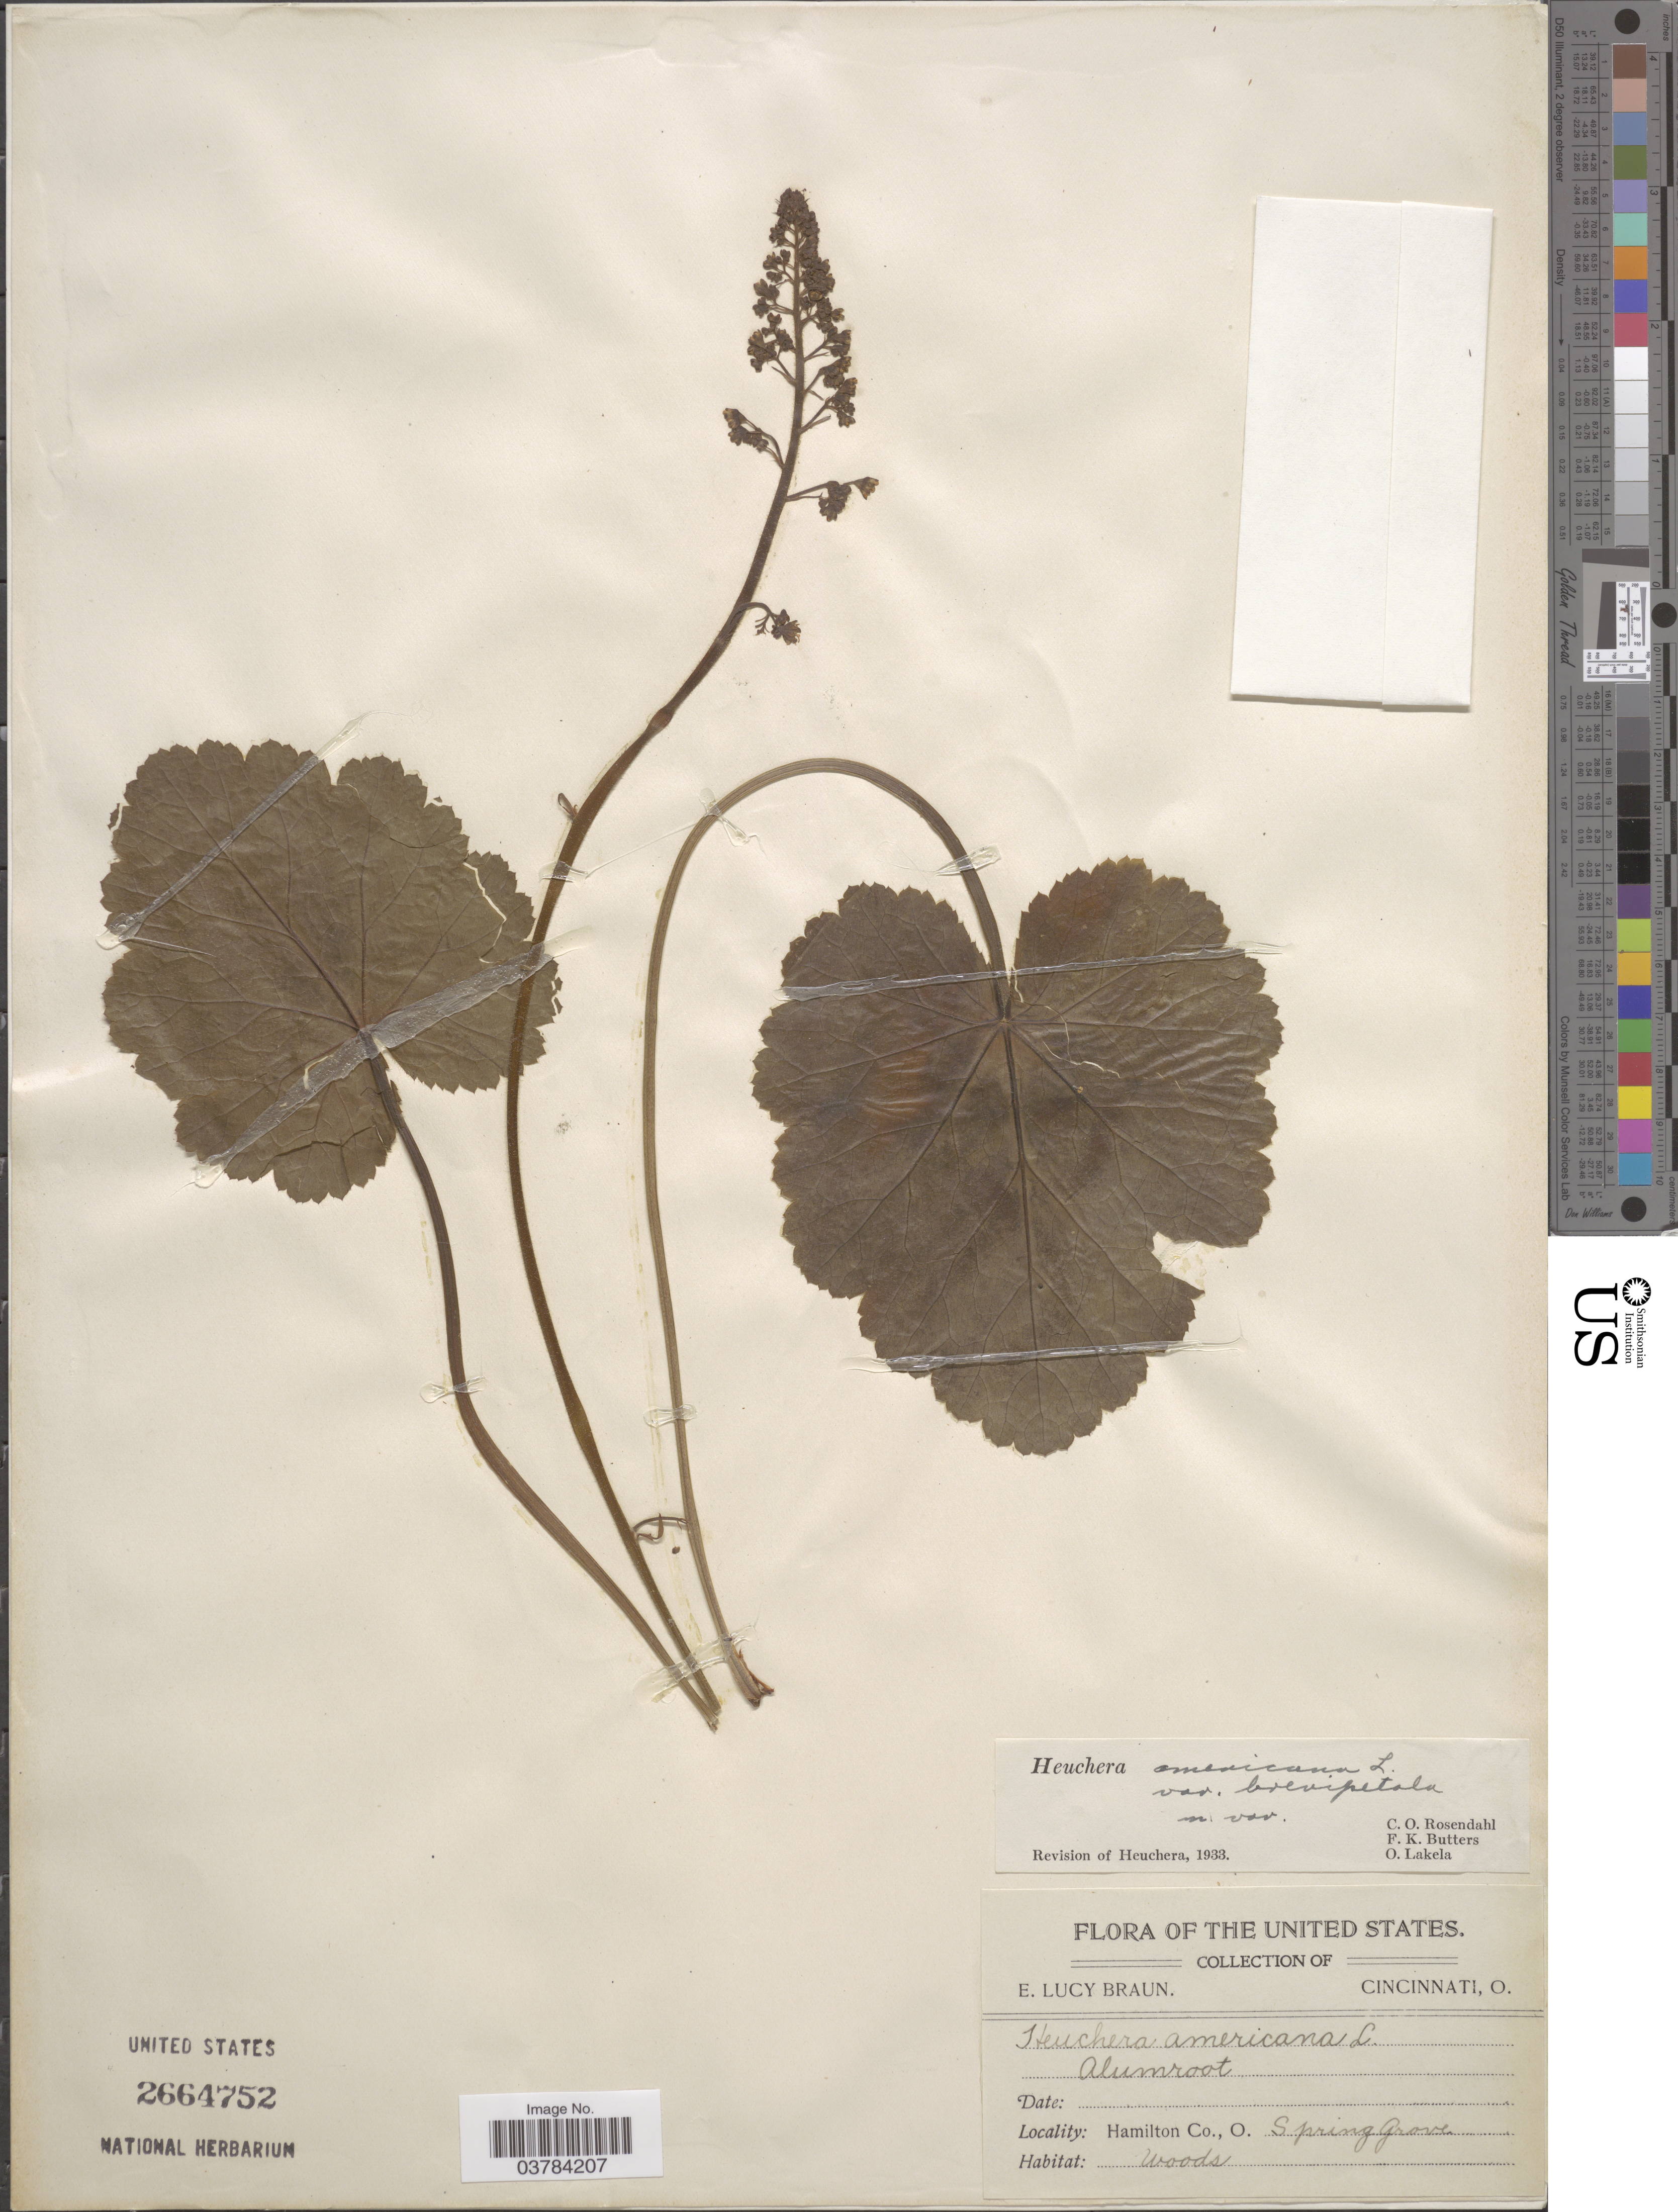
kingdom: Plantae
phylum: Tracheophyta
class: Magnoliopsida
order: Saxifragales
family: Saxifragaceae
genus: Heuchera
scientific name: Heuchera americana var. brevipetala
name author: Rosend. et al.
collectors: E. L. Braun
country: United States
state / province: Ohio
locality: Hamilton Co. Spring Grove.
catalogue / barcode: US 2664752